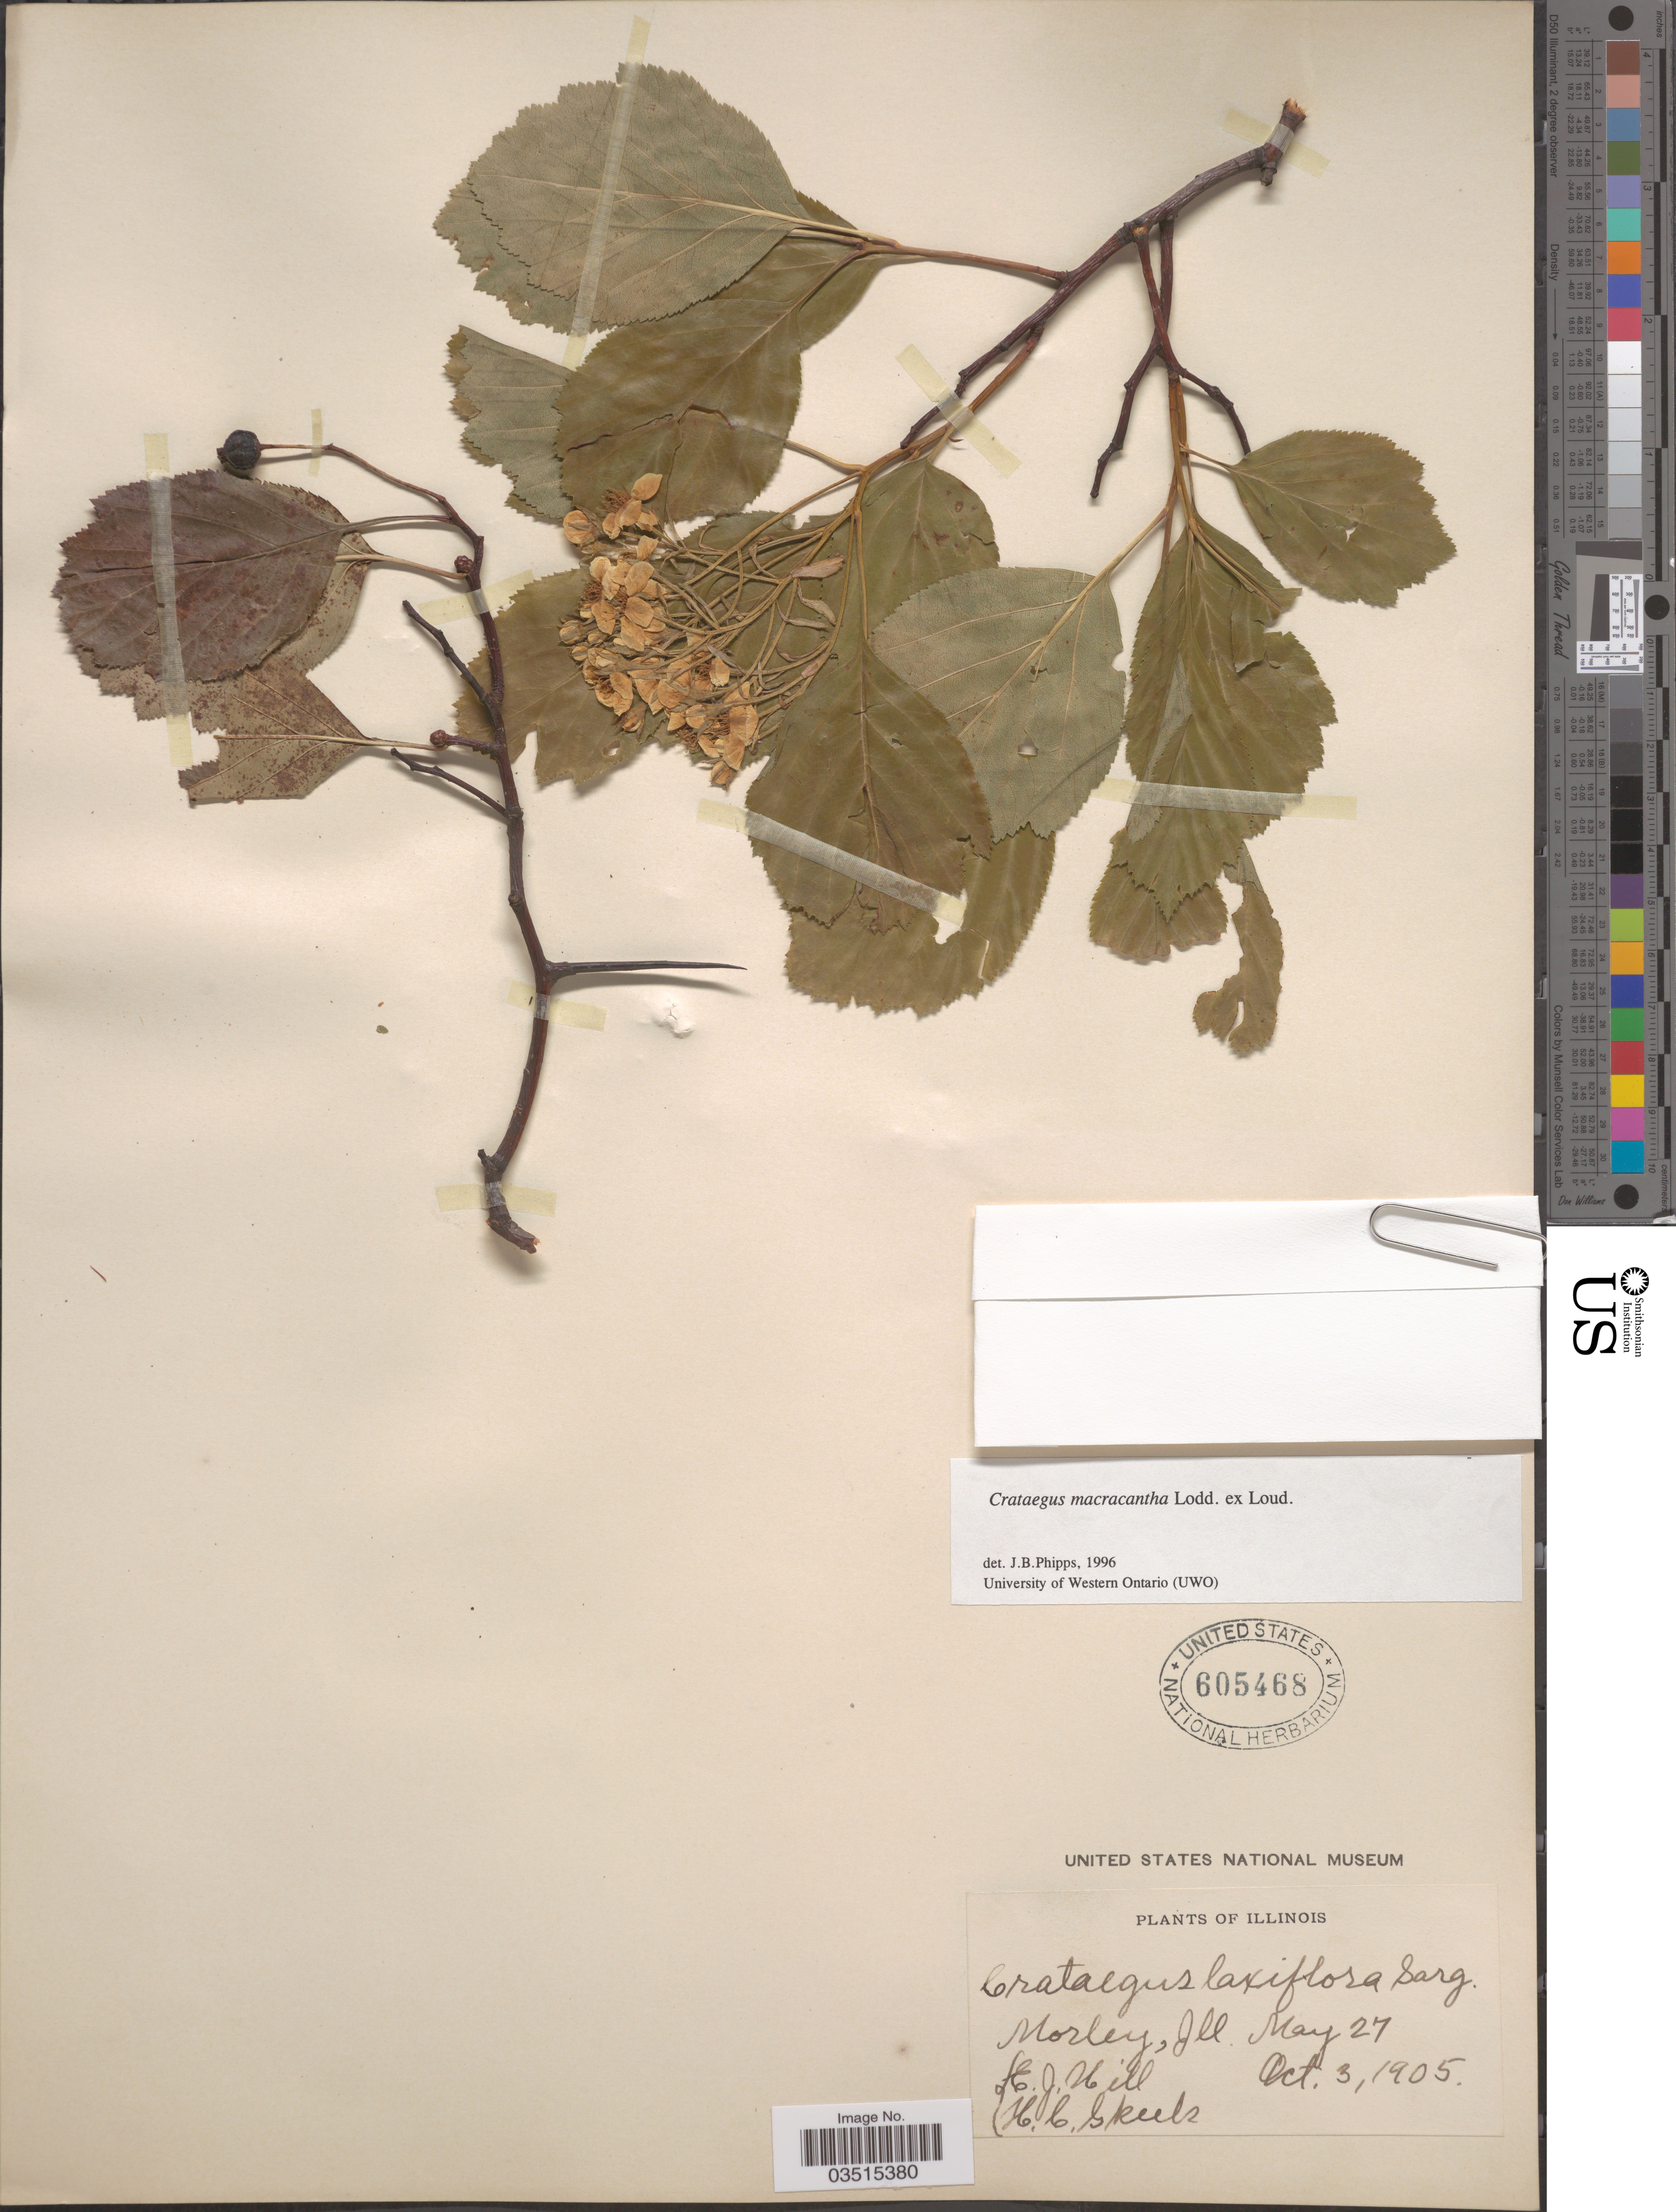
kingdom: Plantae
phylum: Tracheophyta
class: Magnoliopsida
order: Rosales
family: Rosaceae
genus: Crataegus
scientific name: Crataegus macracantha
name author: (Lindl.) Lodd. ex Loudon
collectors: E. J. Hill & H. Skeels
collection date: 1905-05-27/1905-10-03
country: United States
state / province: Illinois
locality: Morley.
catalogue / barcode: US 605468